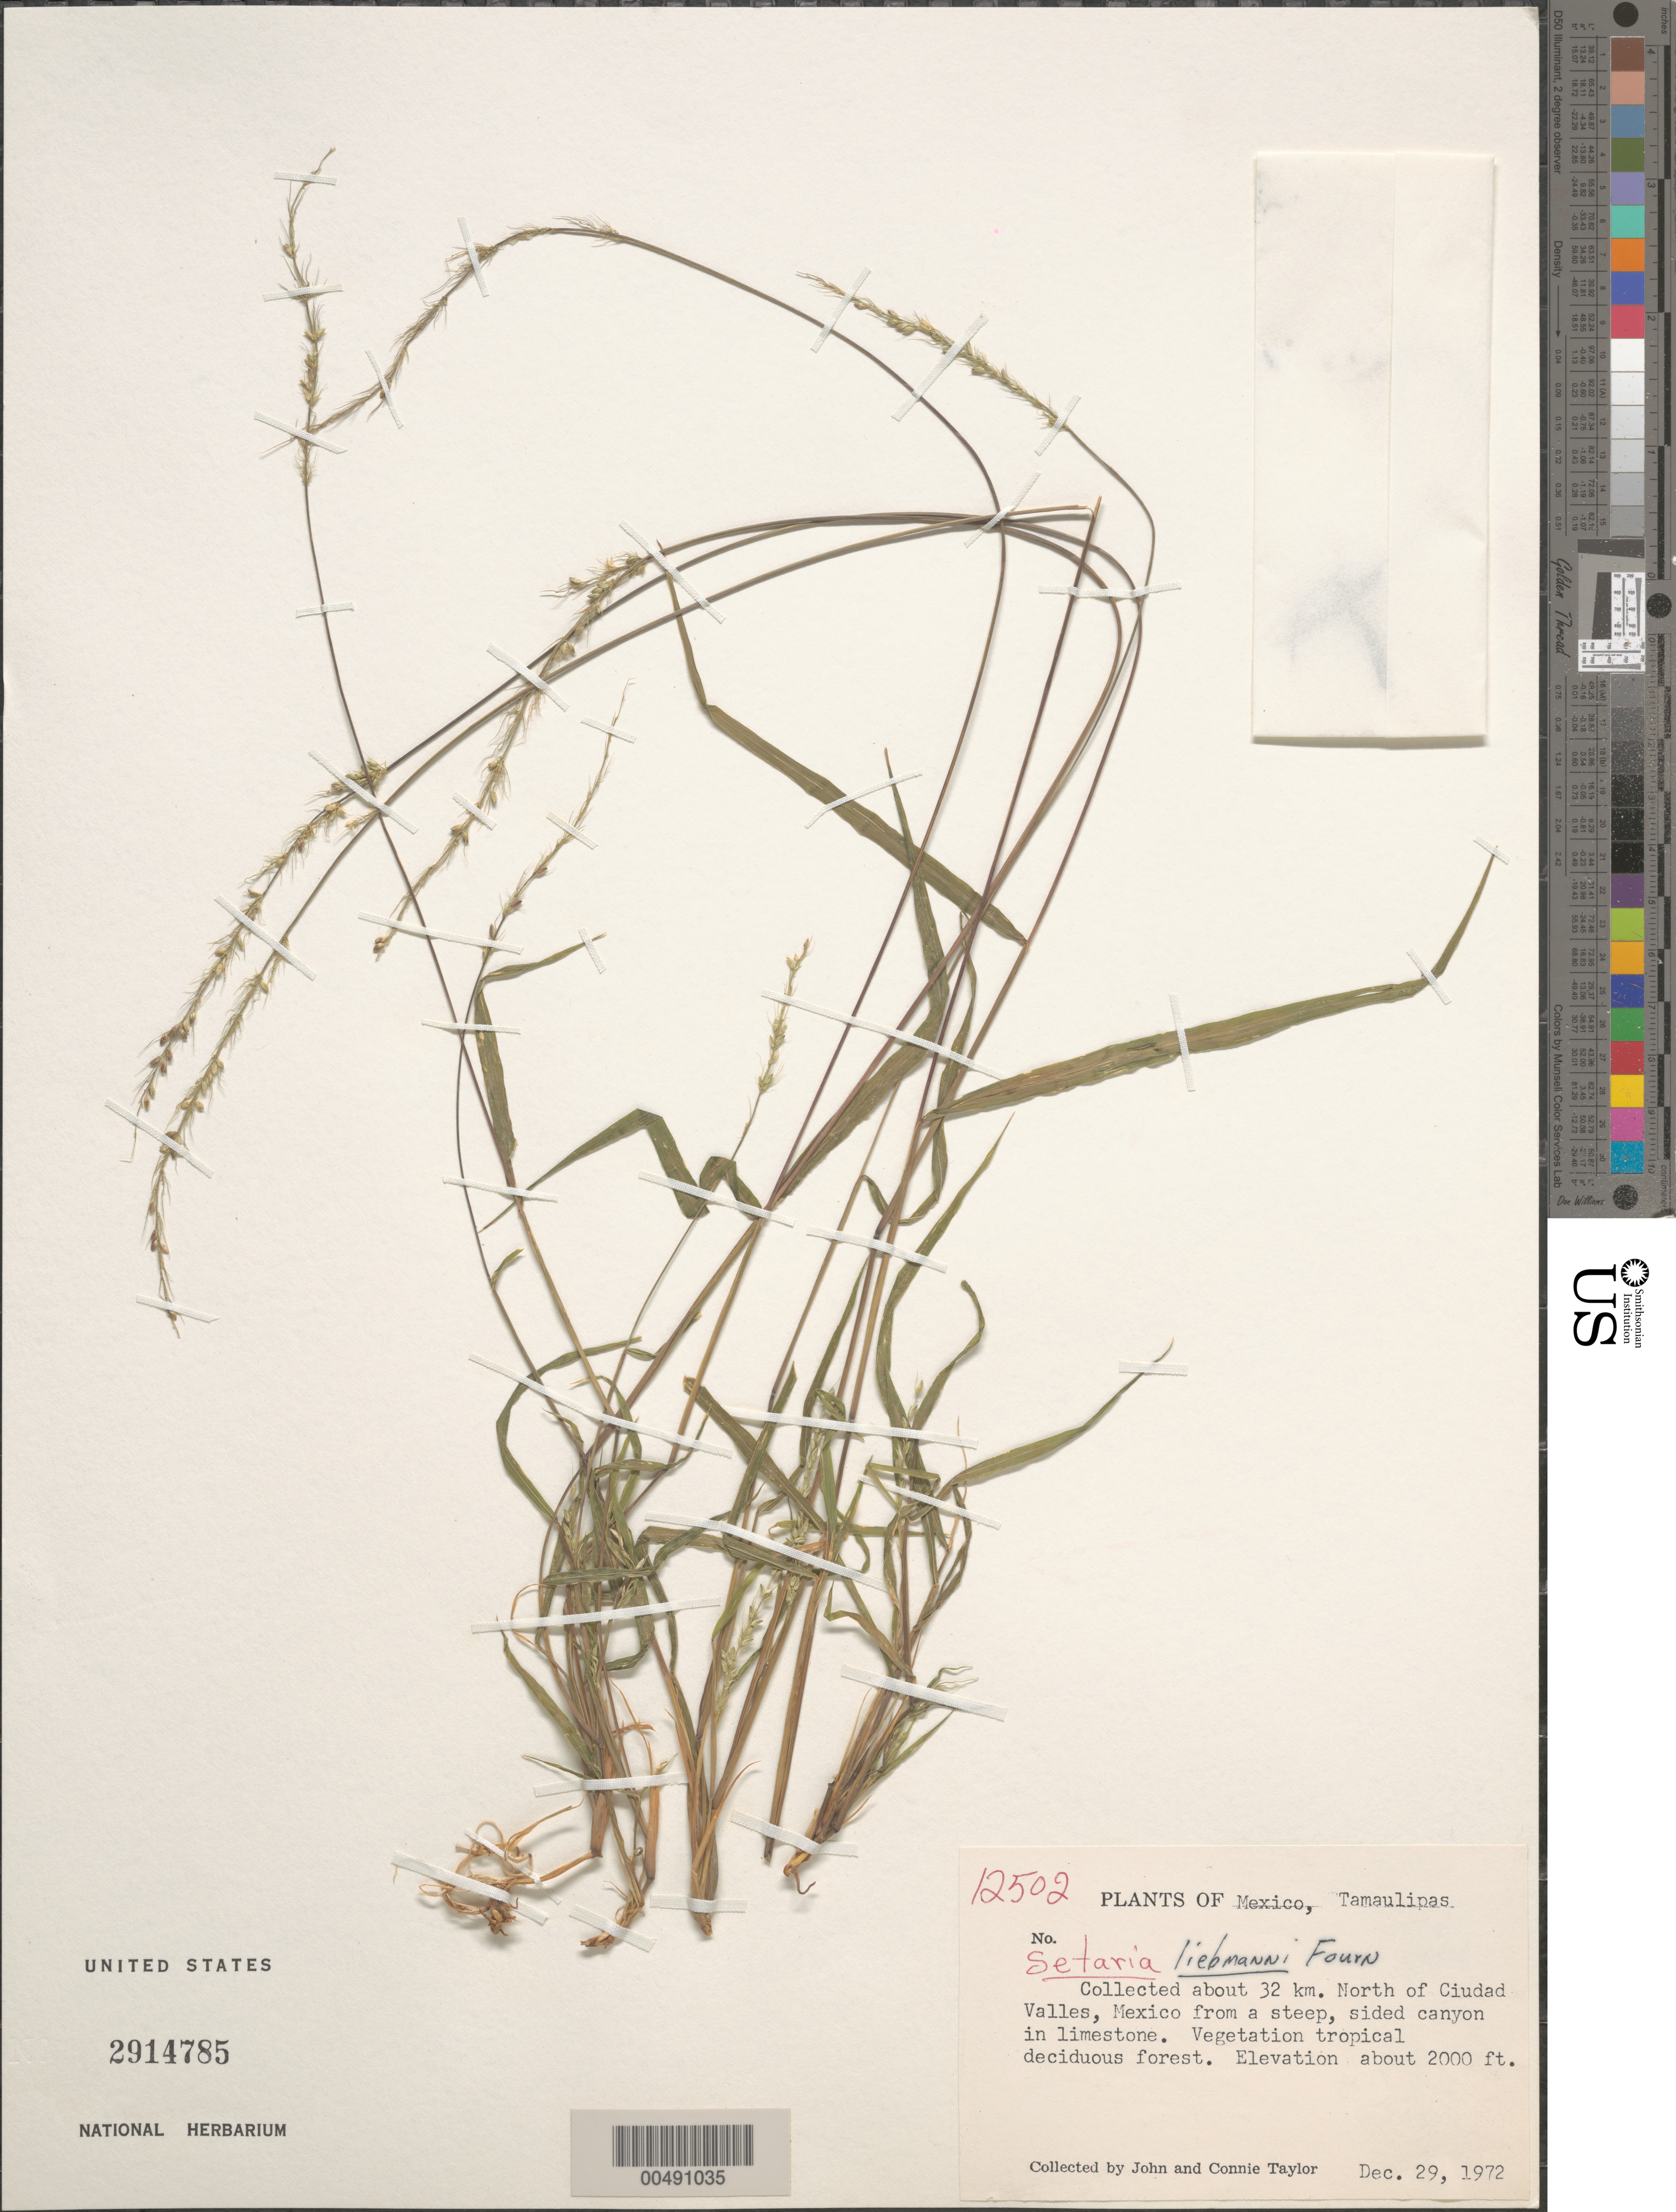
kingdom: Plantae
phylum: Tracheophyta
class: Liliopsida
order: Poales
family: Poaceae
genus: Setaria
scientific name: Setaria liebmannii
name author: E. Fourn.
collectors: J. Taylor & C. Taylor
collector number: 12502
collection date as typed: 29 Dec 1972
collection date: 1972-12-29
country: Mexico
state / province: Tamaulipas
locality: About 32 km N of Ciudad Valles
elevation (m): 610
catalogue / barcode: US 2914785